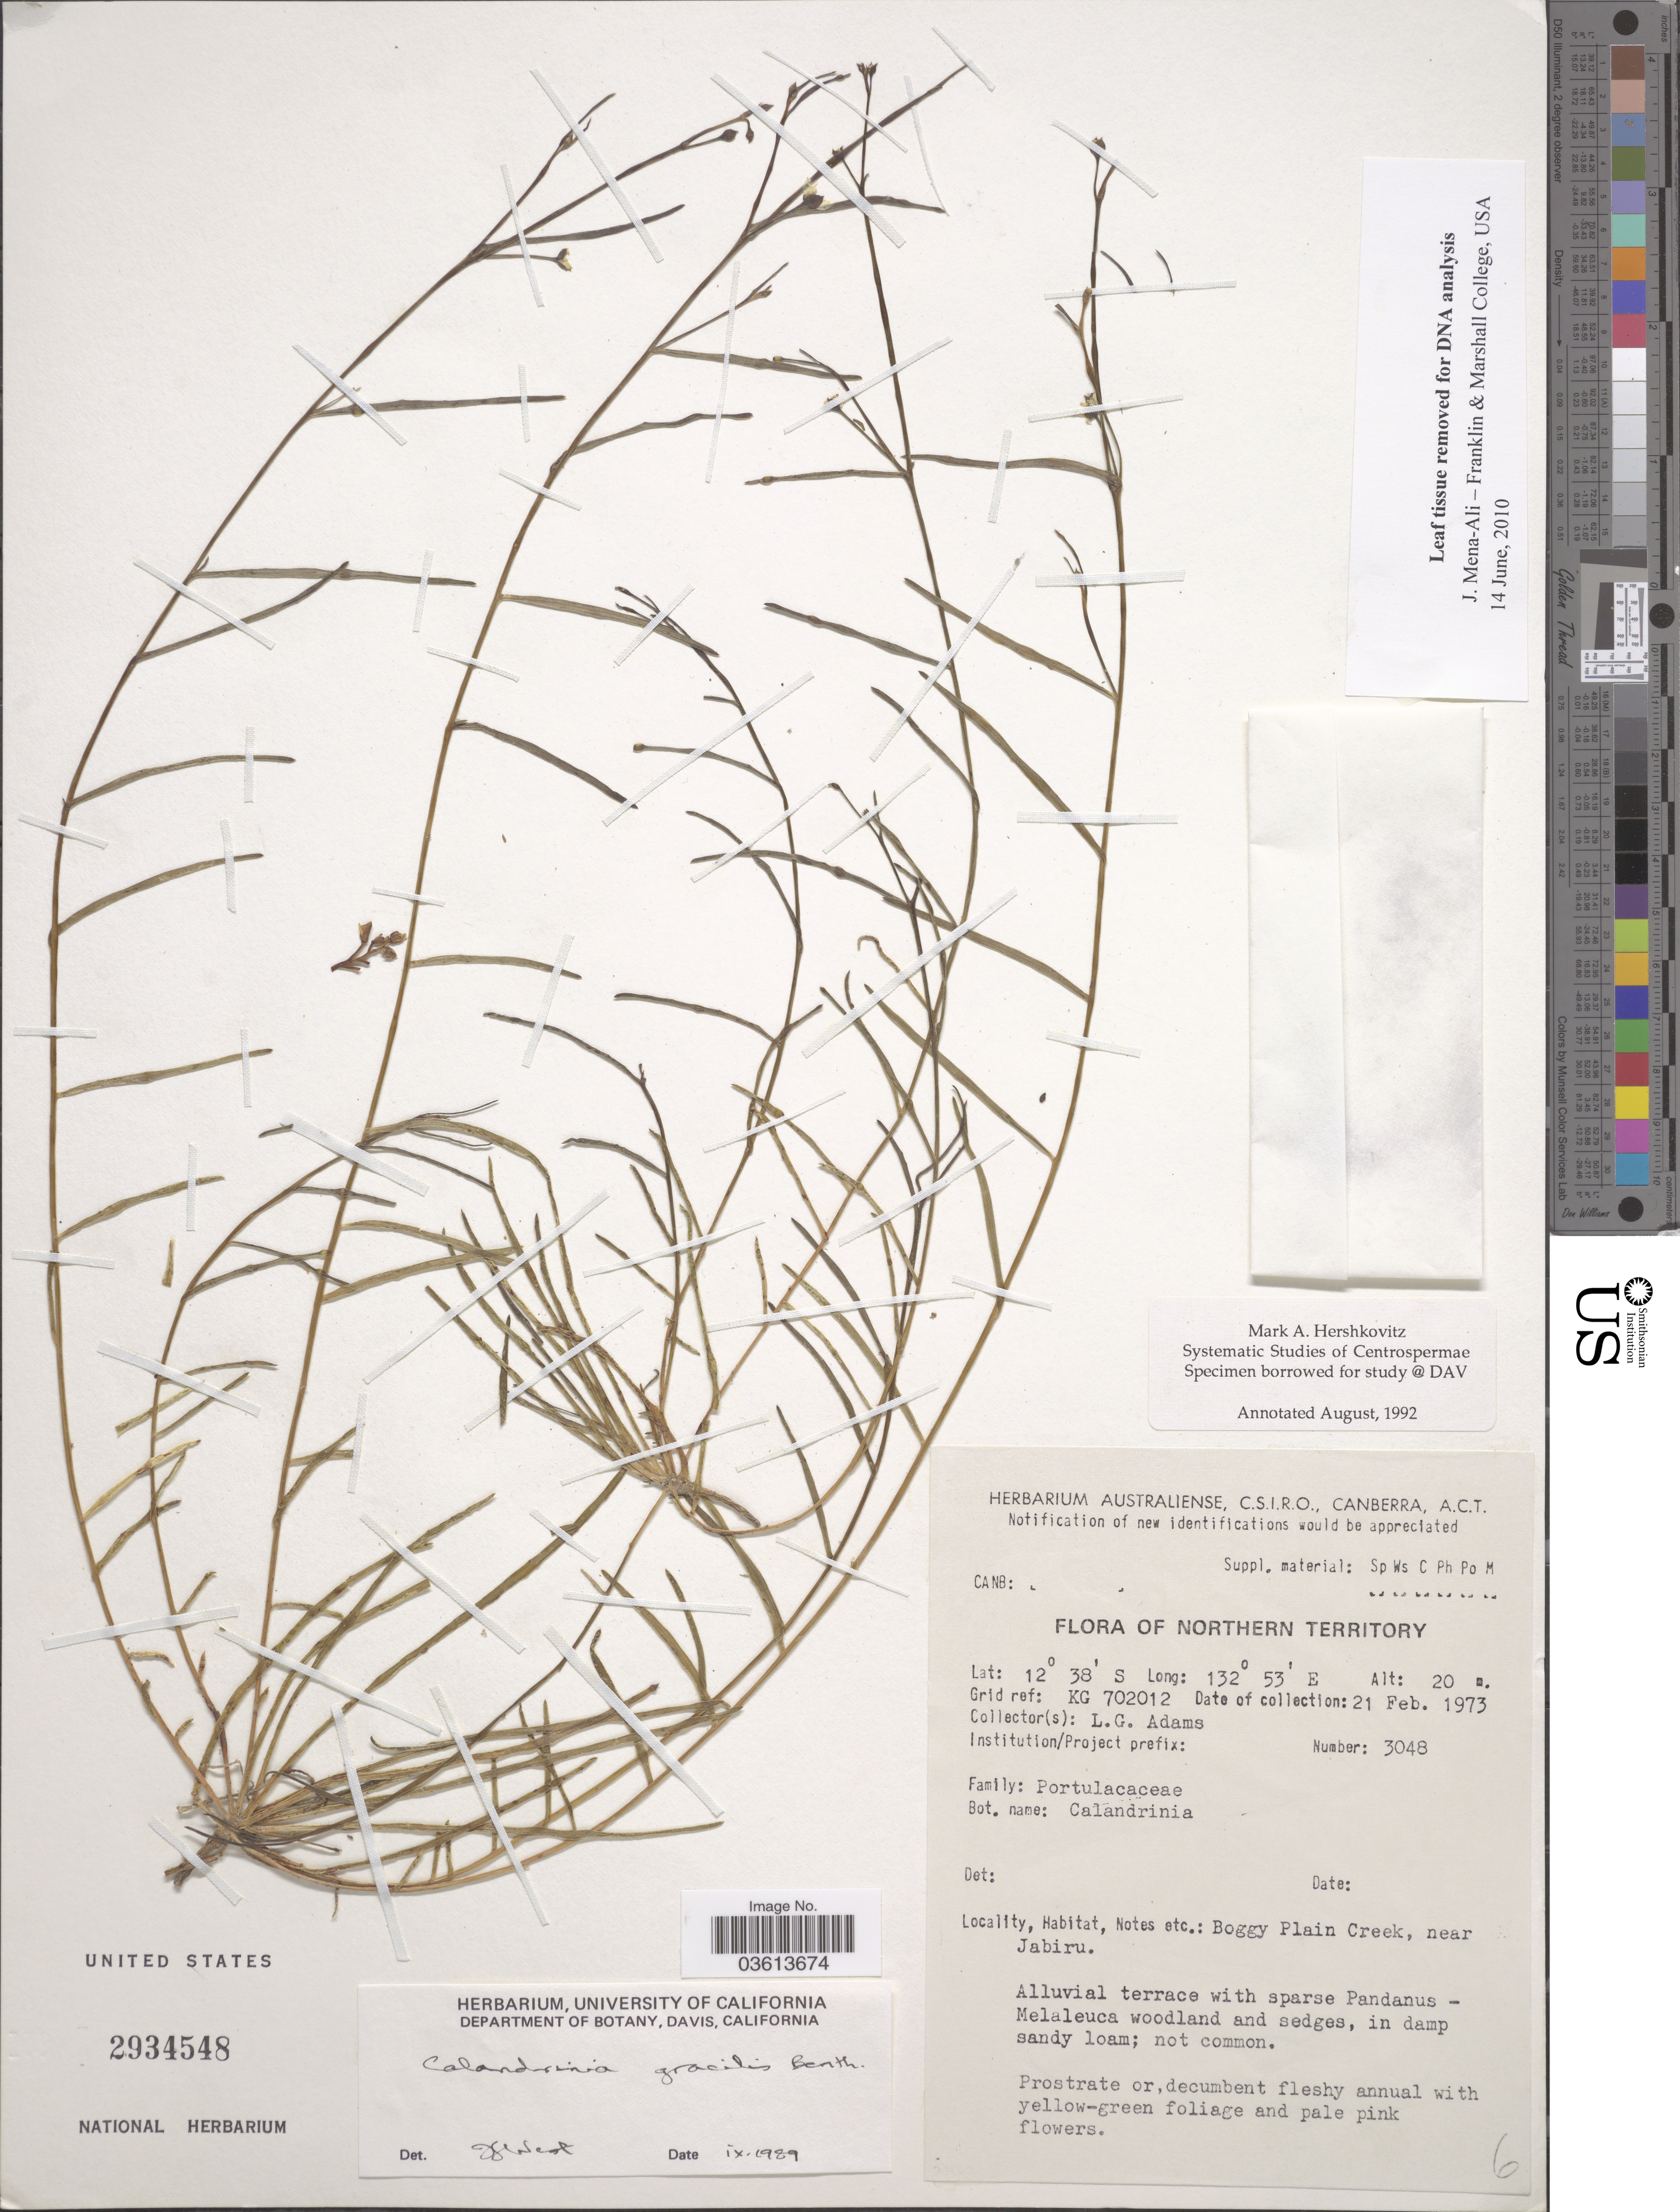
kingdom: Plantae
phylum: Tracheophyta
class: Magnoliopsida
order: Caryophyllales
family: Montiaceae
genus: Parakeelya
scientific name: Parakeelya gracilis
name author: (Benth.) Hershk.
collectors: L. G. Adams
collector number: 3048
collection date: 1973-02-21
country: Australia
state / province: Northern Territory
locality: Grid Ref: KG 702012. Boggy Plain Creek, near Jabiru.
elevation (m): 20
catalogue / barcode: US 2934548